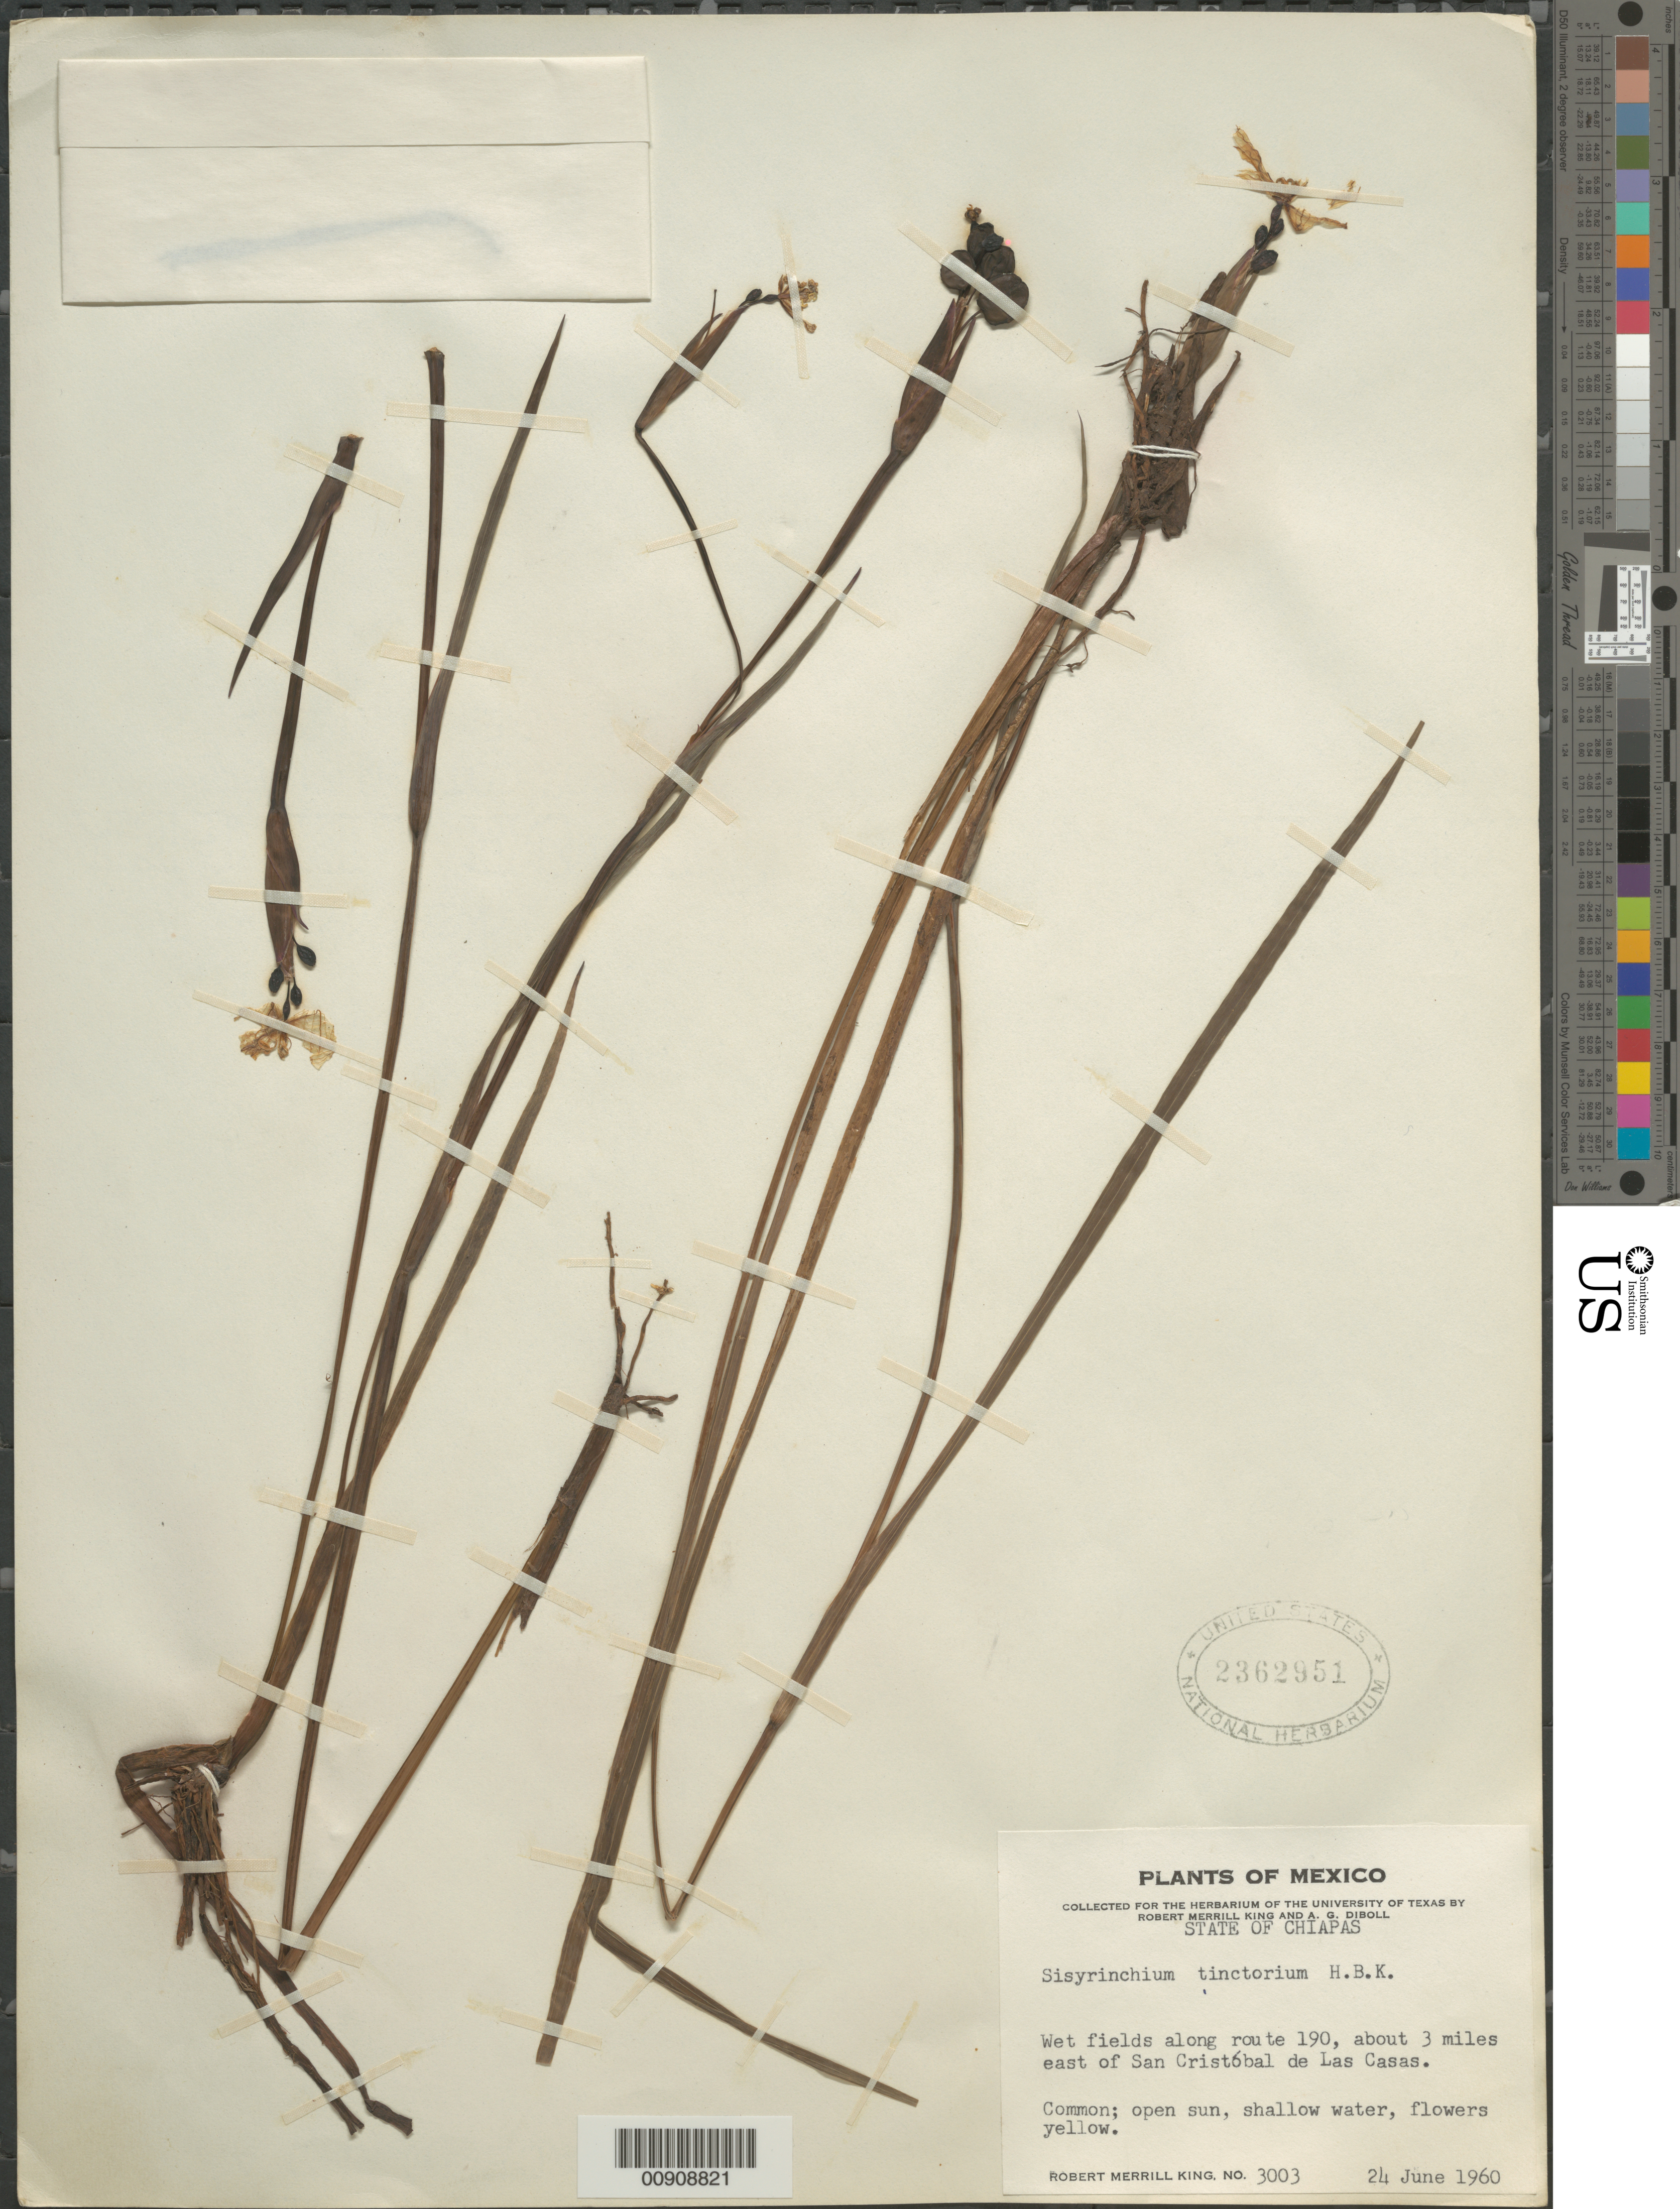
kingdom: Plantae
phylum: Tracheophyta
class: Liliopsida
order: Asparagales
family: Iridaceae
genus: Sisyrinchium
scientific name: Sisyrinchium tinctorium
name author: Kunth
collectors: R. M. King & A. Diboll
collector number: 3003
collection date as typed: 24 Jun 1960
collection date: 1960-06-24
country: Mexico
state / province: Chiapas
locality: Wet fields along route 190, about 3 miles east of San Cristóbal de las Casas, Chiapas.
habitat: Open sun, shallow water.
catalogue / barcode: US 2362951